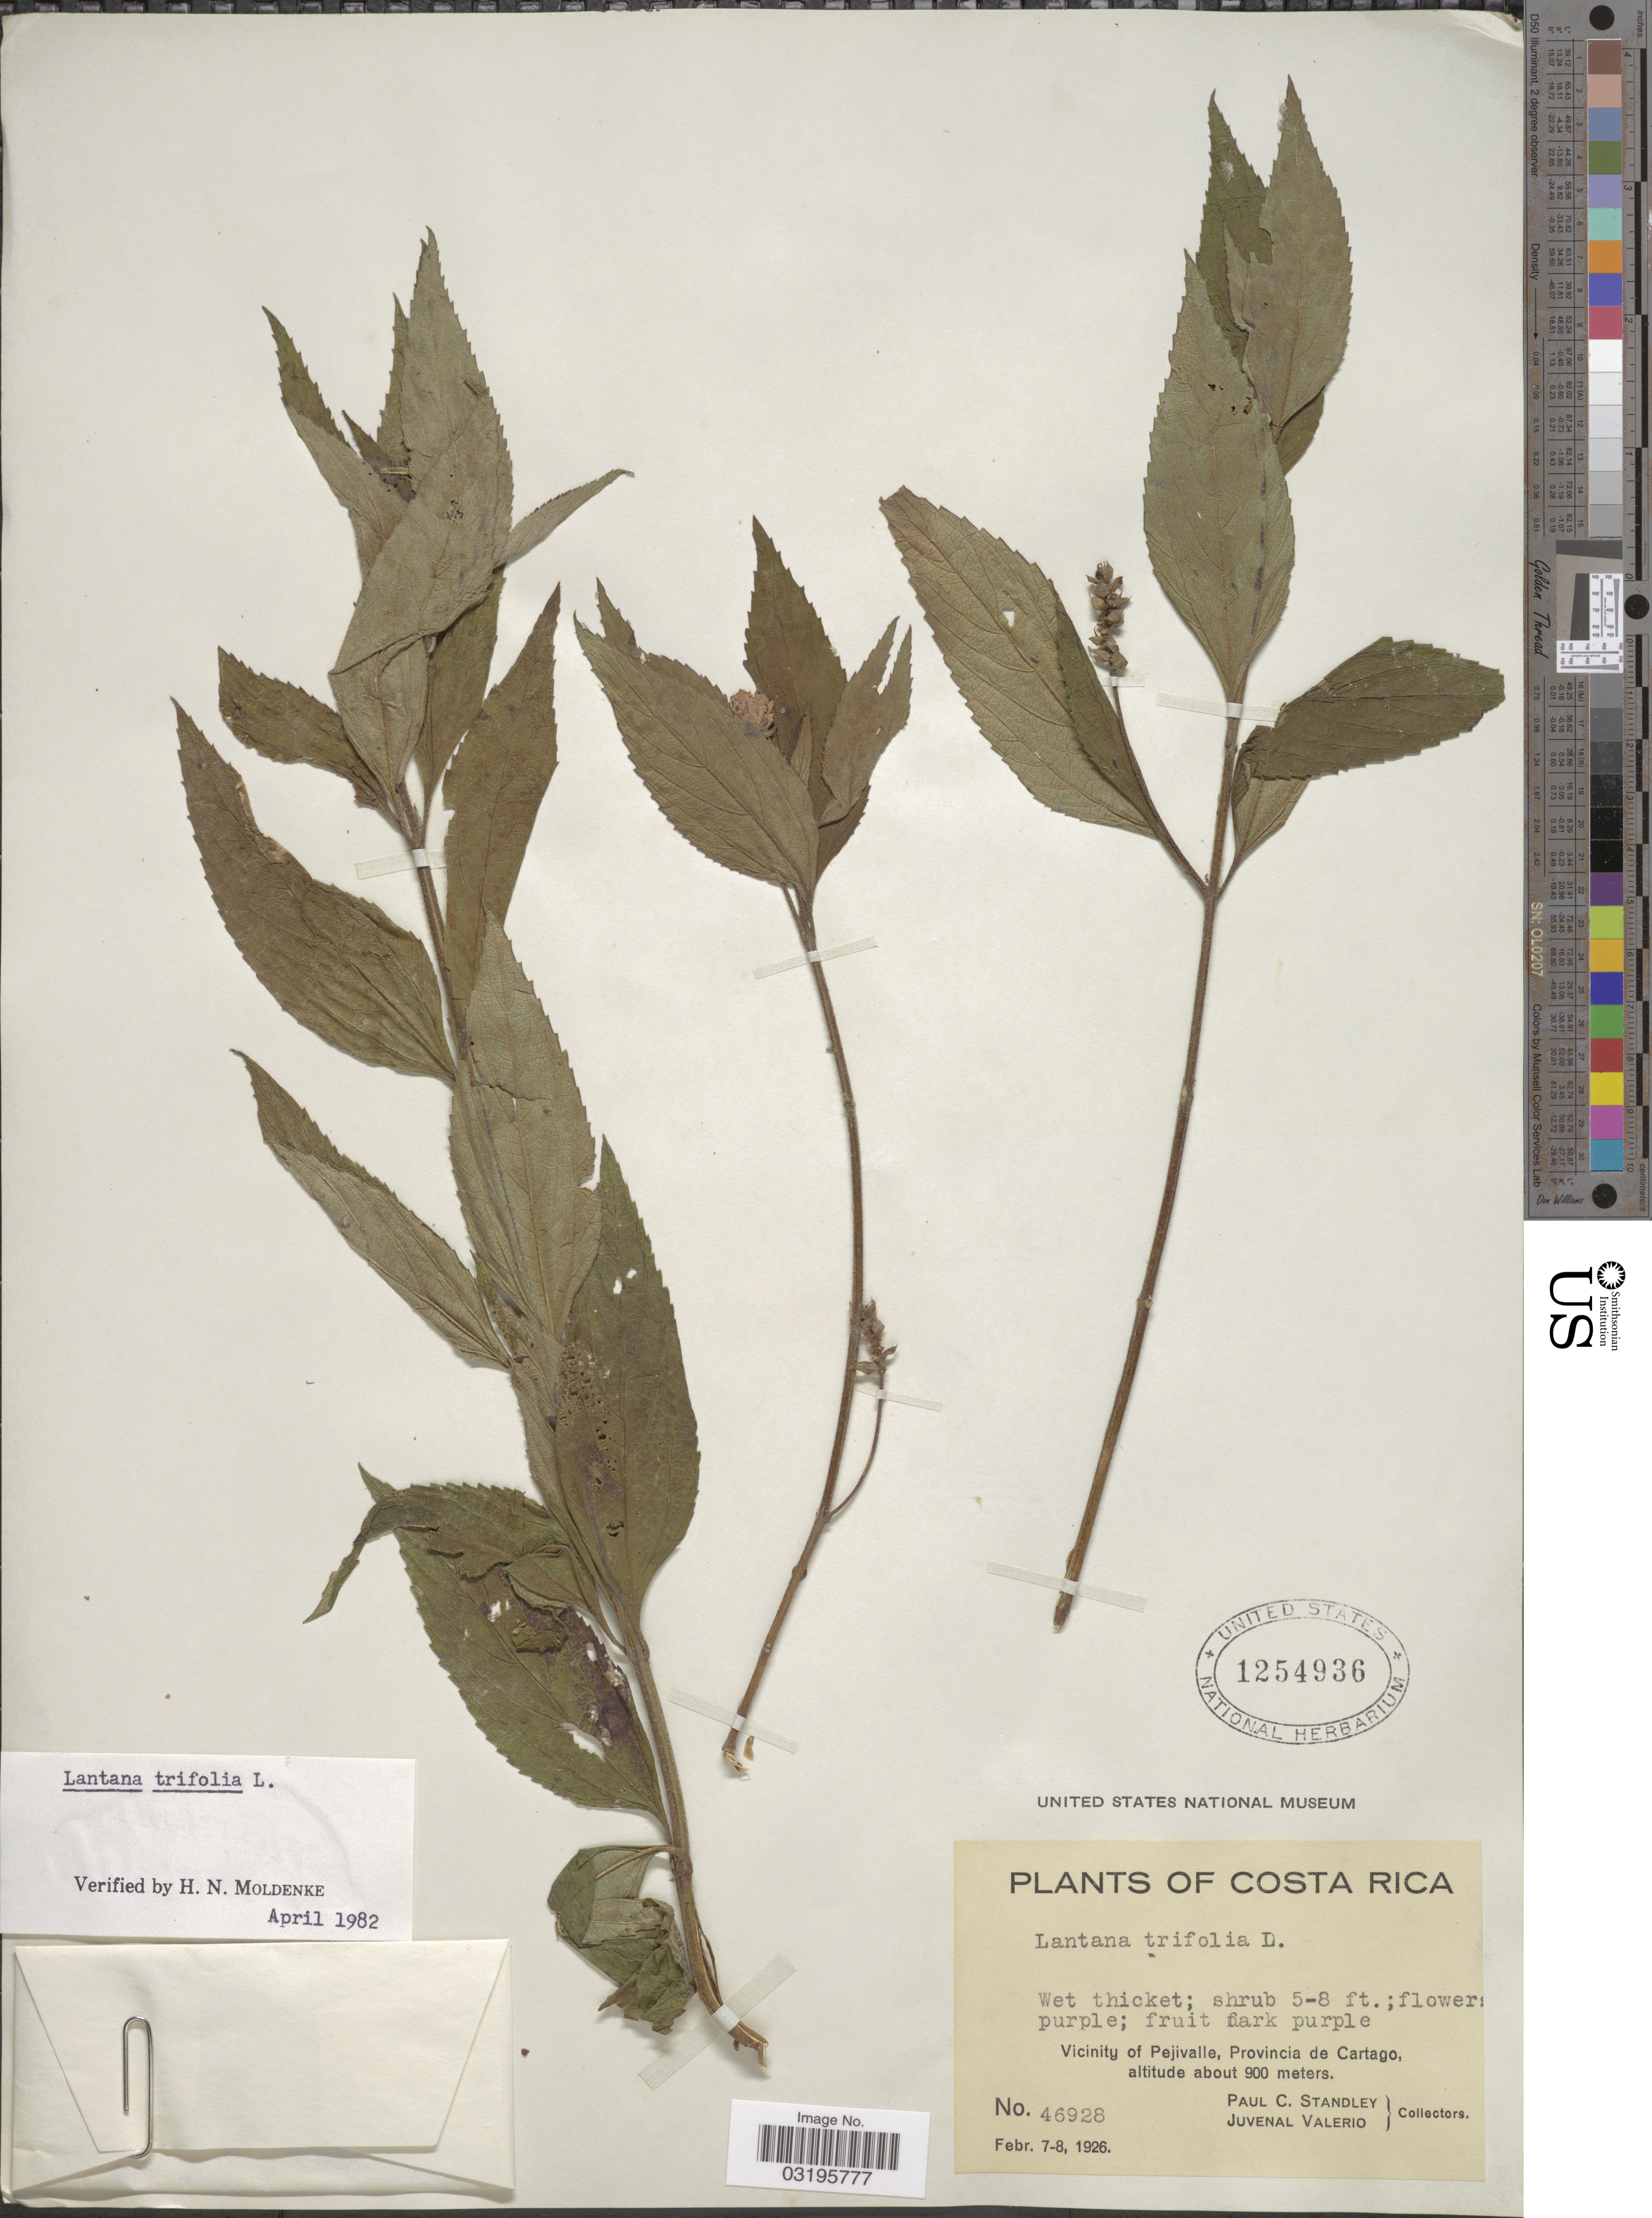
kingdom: Plantae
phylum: Tracheophyta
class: Magnoliopsida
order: Lamiales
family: Verbenaceae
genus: Lantana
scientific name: Lantana trifolia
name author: L.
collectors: P. C. Standley & J. Valerio R.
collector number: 46928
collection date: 1926-02-07/1926-02-08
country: Costa Rica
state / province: Cartago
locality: Vicinity of Pejivalle.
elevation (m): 900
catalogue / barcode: US 1254936